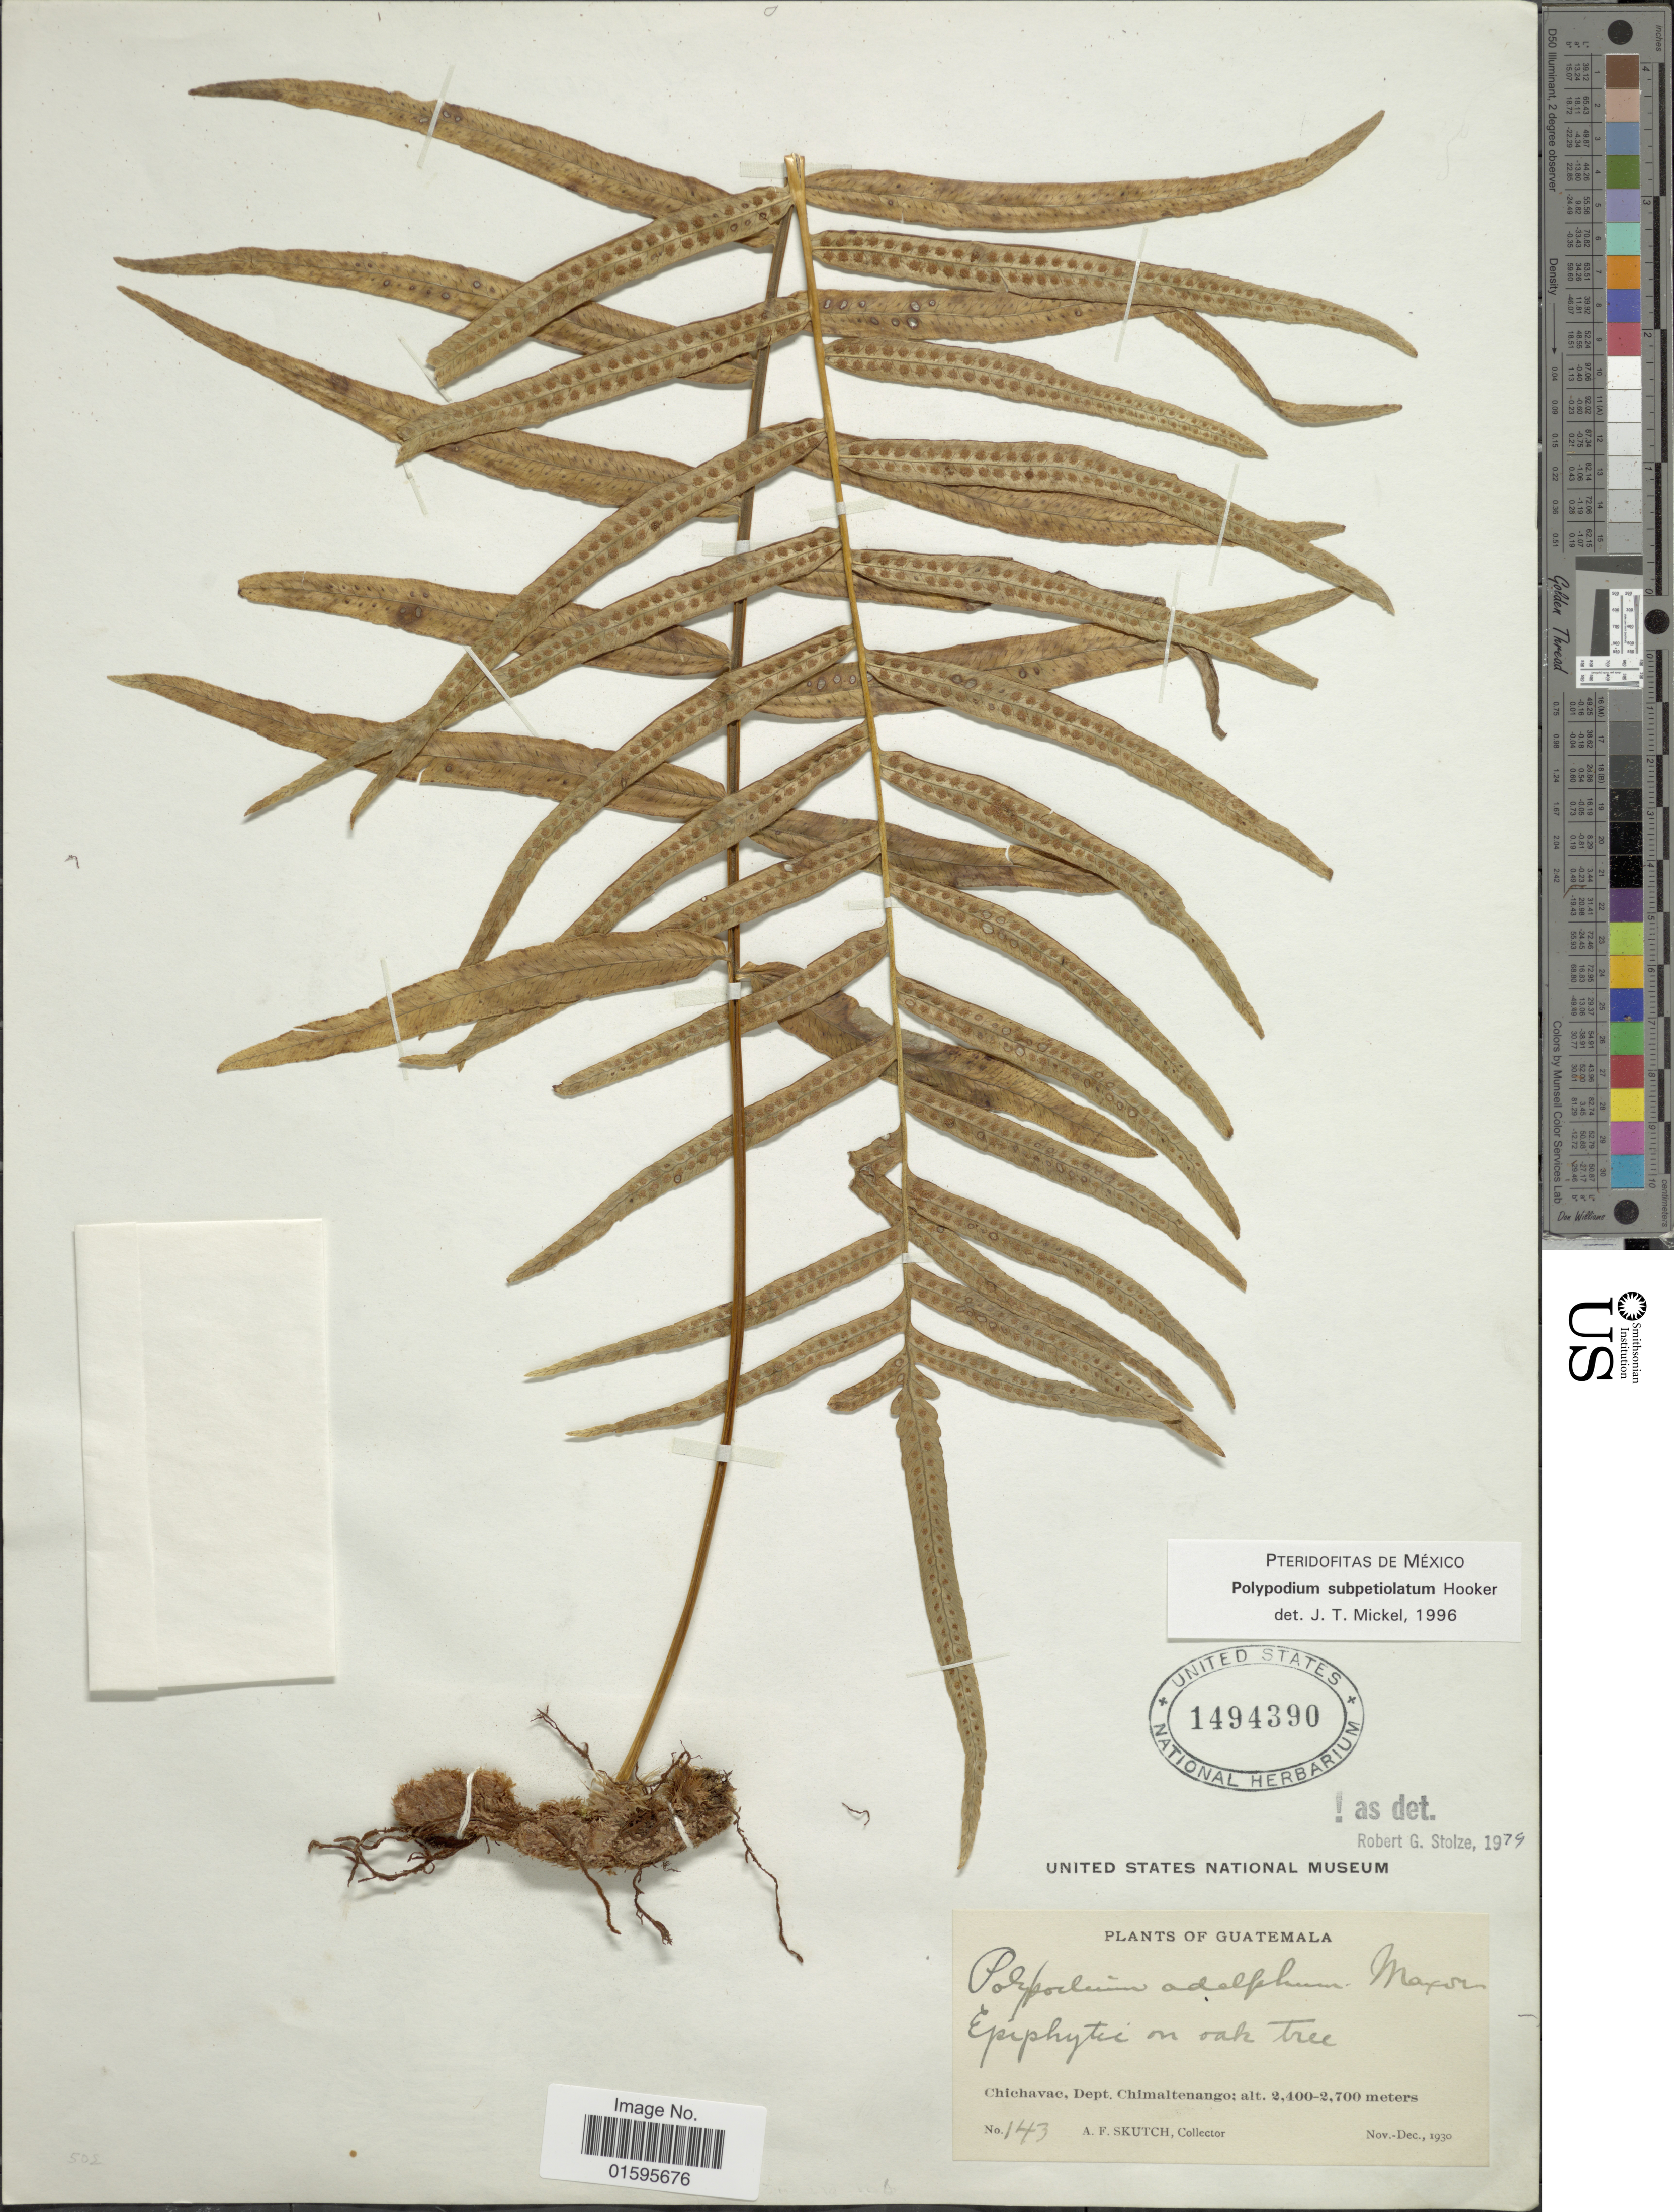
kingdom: Plantae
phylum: Tracheophyta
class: Polypodiopsida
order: Polypodiales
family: Polypodiaceae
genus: Polypodium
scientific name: Polypodium subpetiolatum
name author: Hook.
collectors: A. F. Skutch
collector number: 143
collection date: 1930-11/1930-12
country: Guatemala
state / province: Chimaltenango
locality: Chichavac, Dept. Chimaltenango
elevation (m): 2400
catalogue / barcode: US 1494390